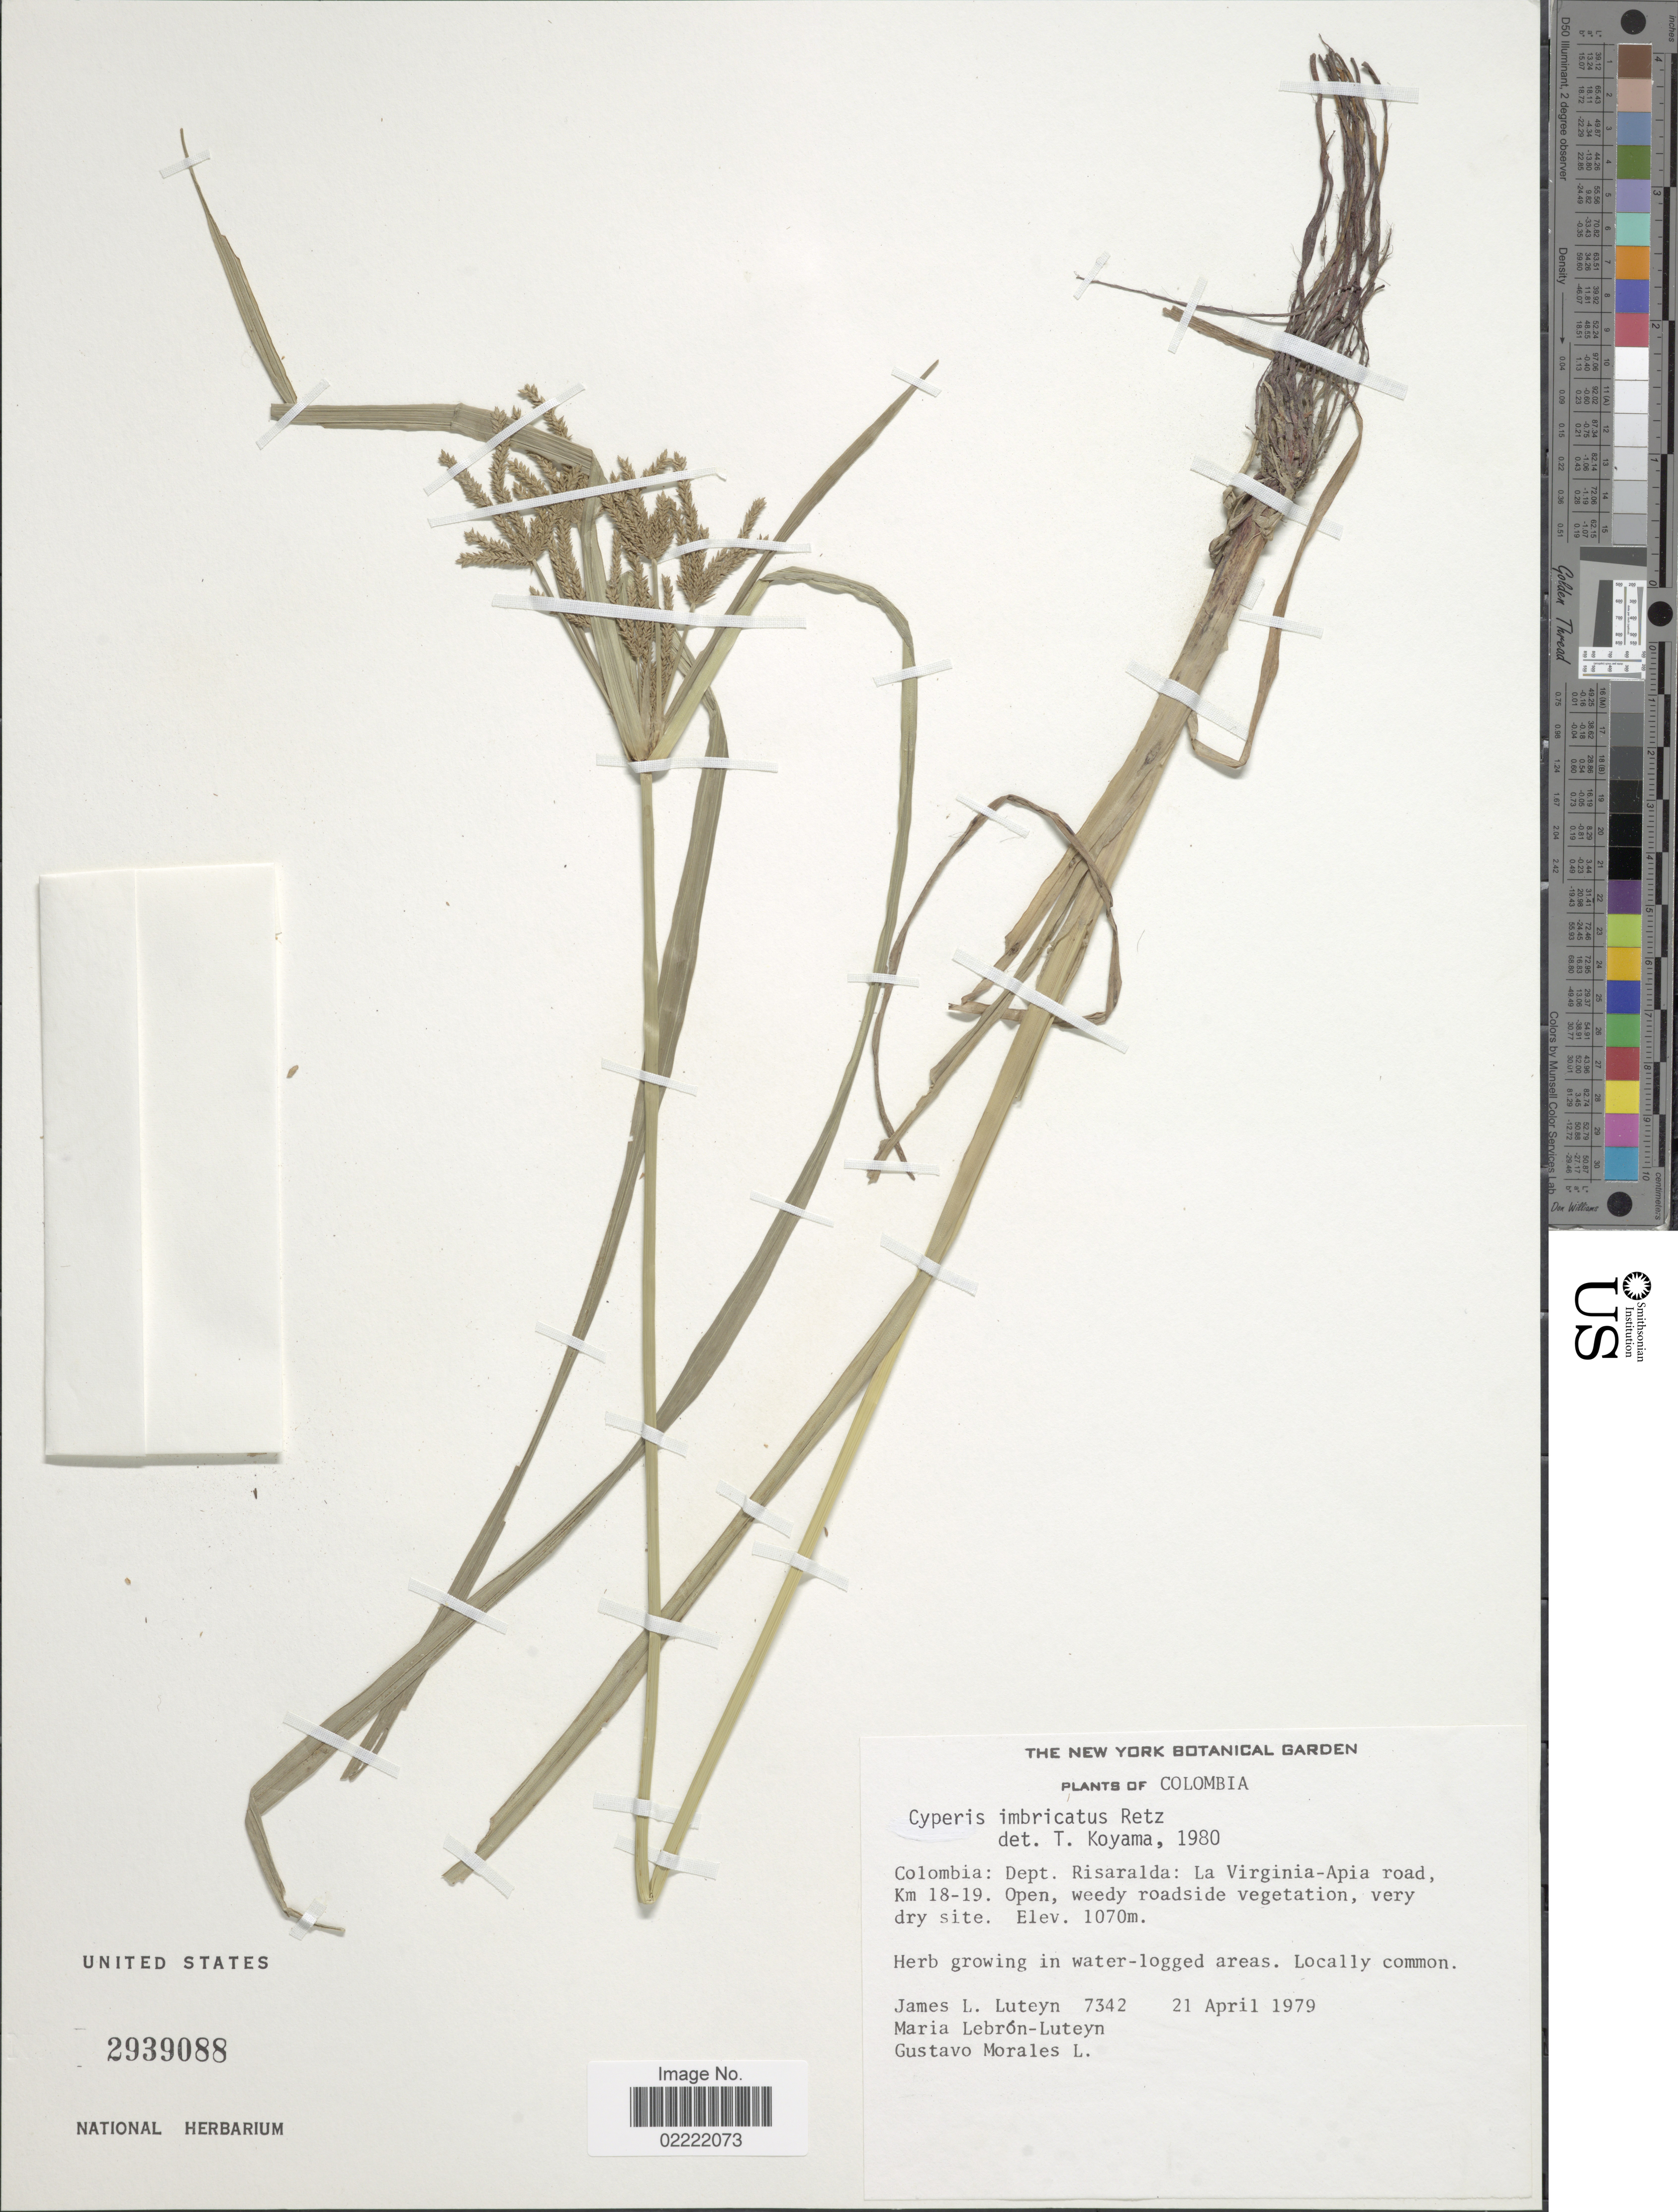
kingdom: Plantae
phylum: Tracheophyta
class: Liliopsida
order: Poales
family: Cyperaceae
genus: Cyperus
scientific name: Cyperus imbricatus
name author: Retz.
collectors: J. L. Luteyn, M. L. Lebrón-Luteyn & G. Morales L.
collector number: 7342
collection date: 1979-04-21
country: Colombia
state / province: Risaralda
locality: Dept. Risaralda: La Virginia-Apia road, Km 18-19. Open weedy roadside vegetation, very dry site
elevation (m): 1070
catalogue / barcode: US 2939088